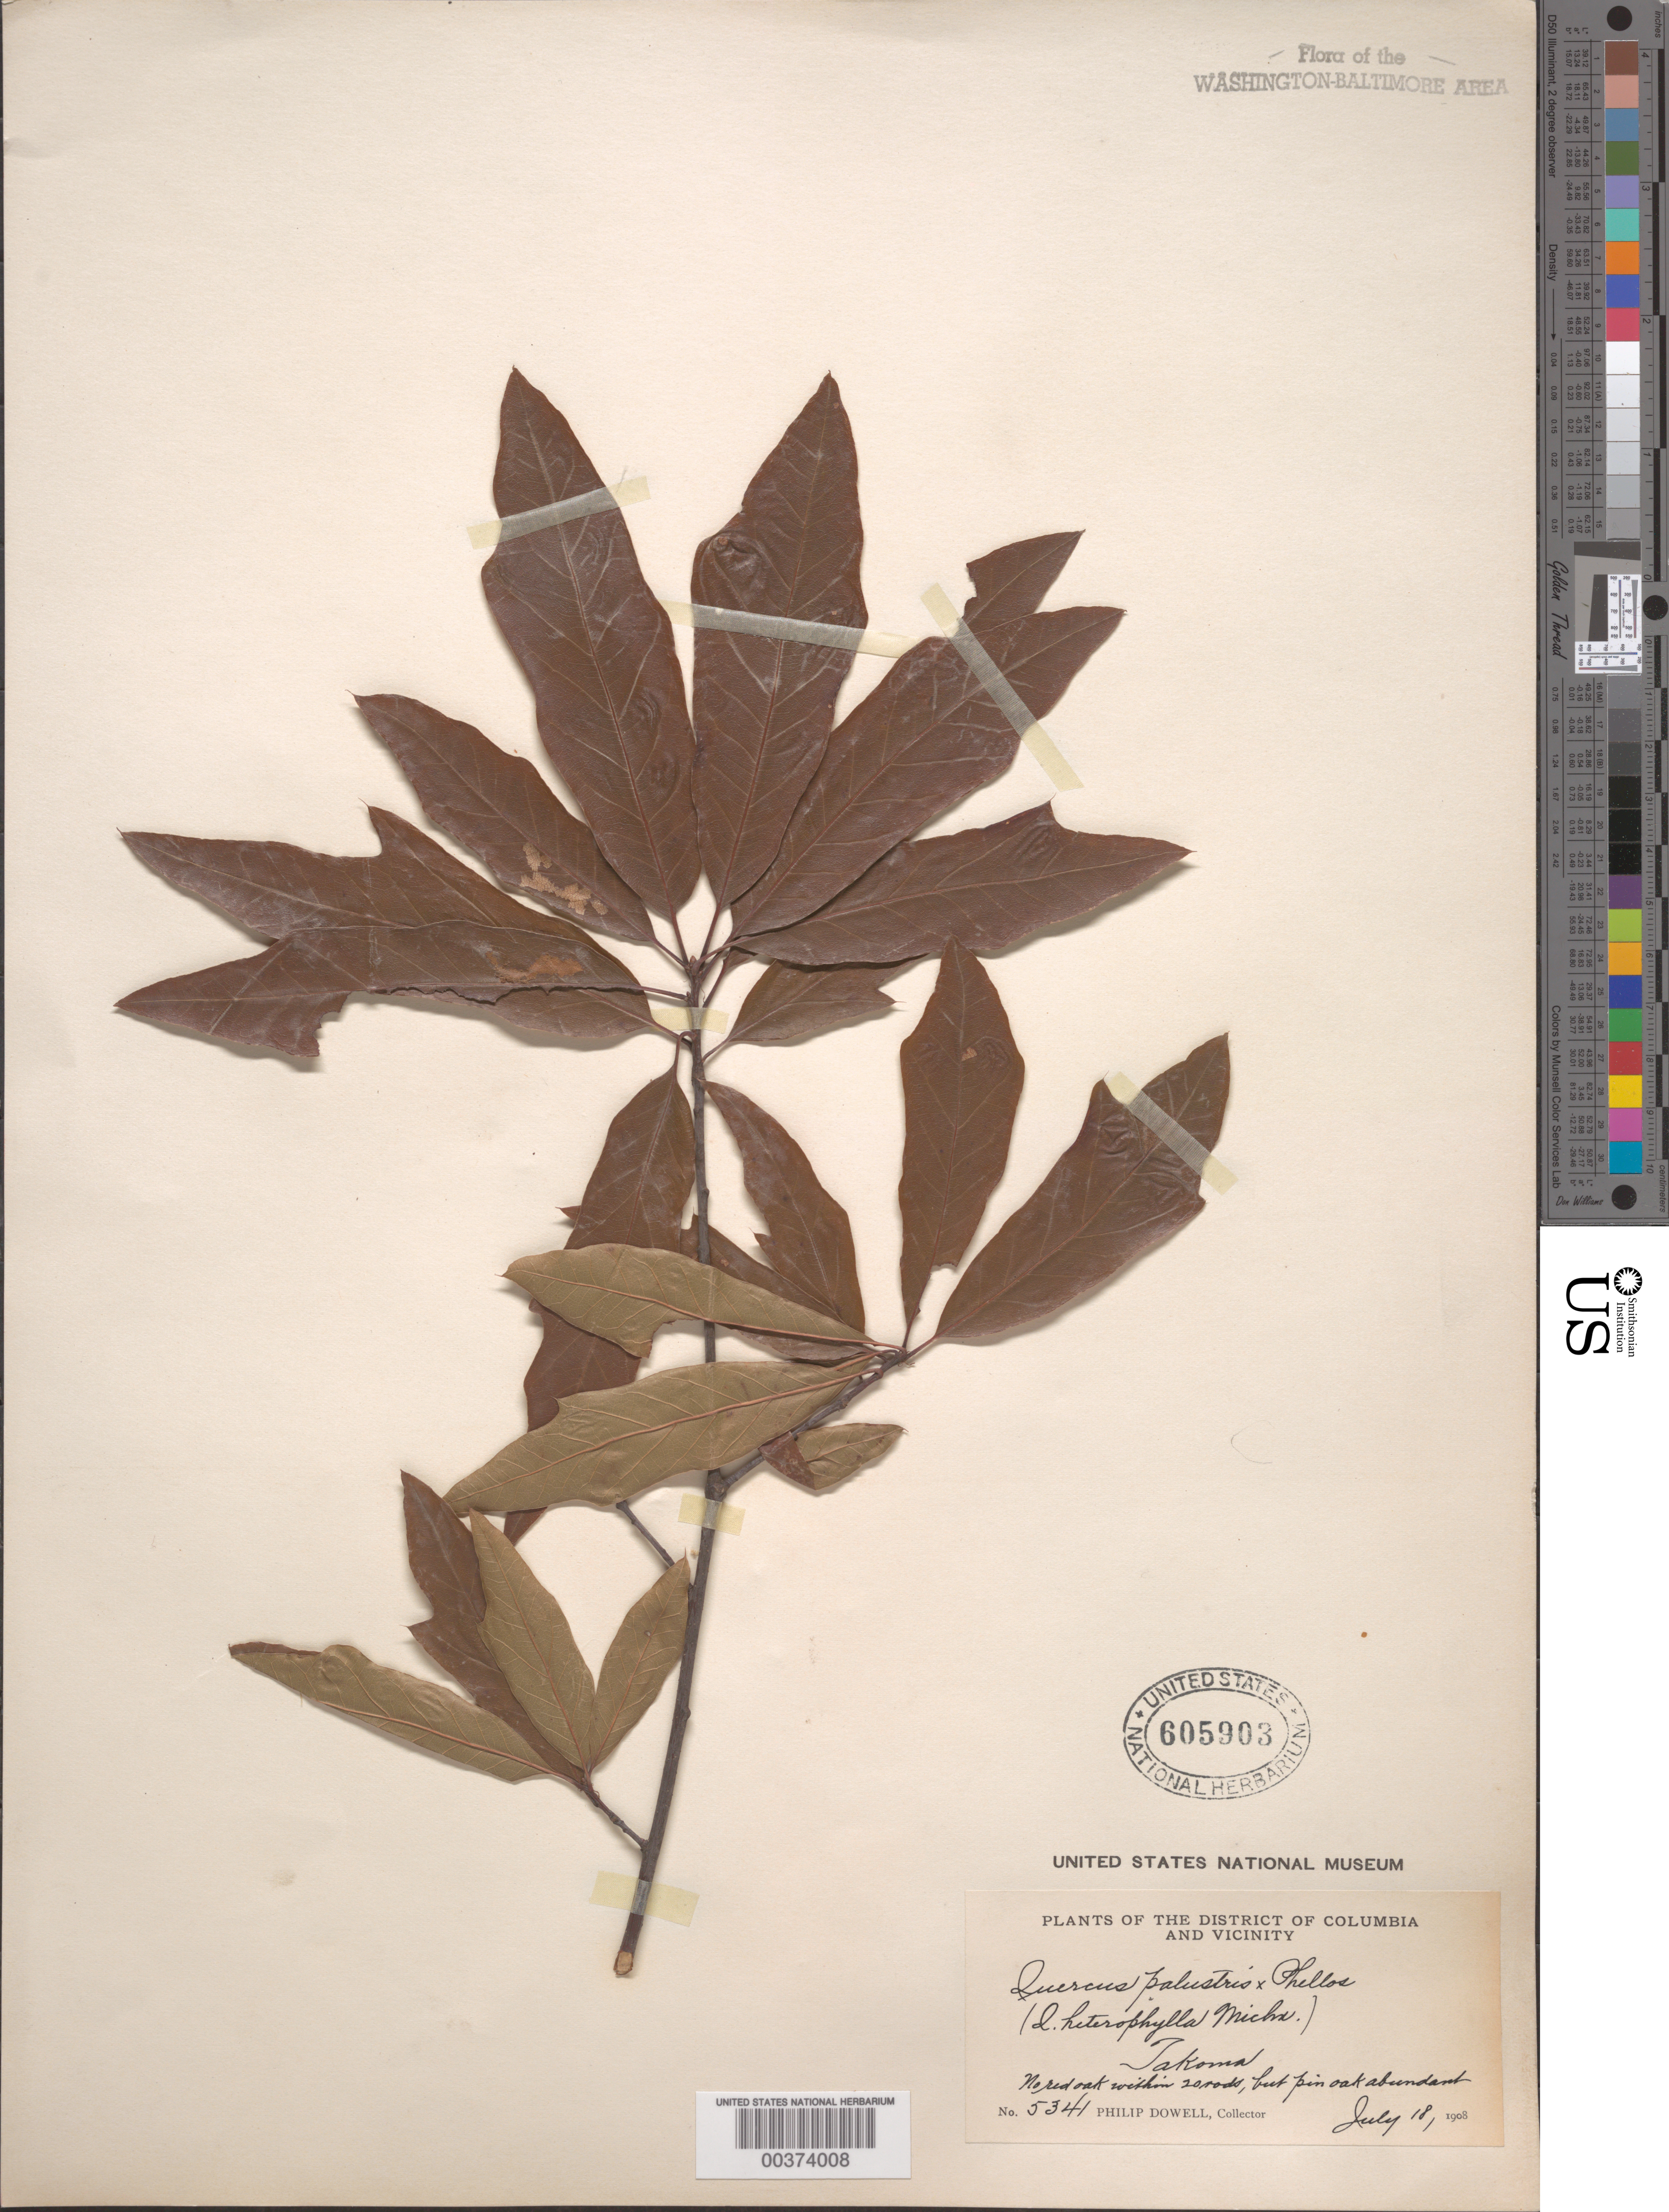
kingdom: Plantae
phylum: Tracheophyta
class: Magnoliopsida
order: Fagales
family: Fagaceae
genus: Quercus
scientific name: Quercus x heterophylla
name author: Michx.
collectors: P. Dowell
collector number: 5341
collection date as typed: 18 Jul 1908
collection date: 1908-07-18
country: United States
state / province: District of Columbia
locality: Takoma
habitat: No red oak within woods, but pin oak abundant.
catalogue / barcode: US 605903